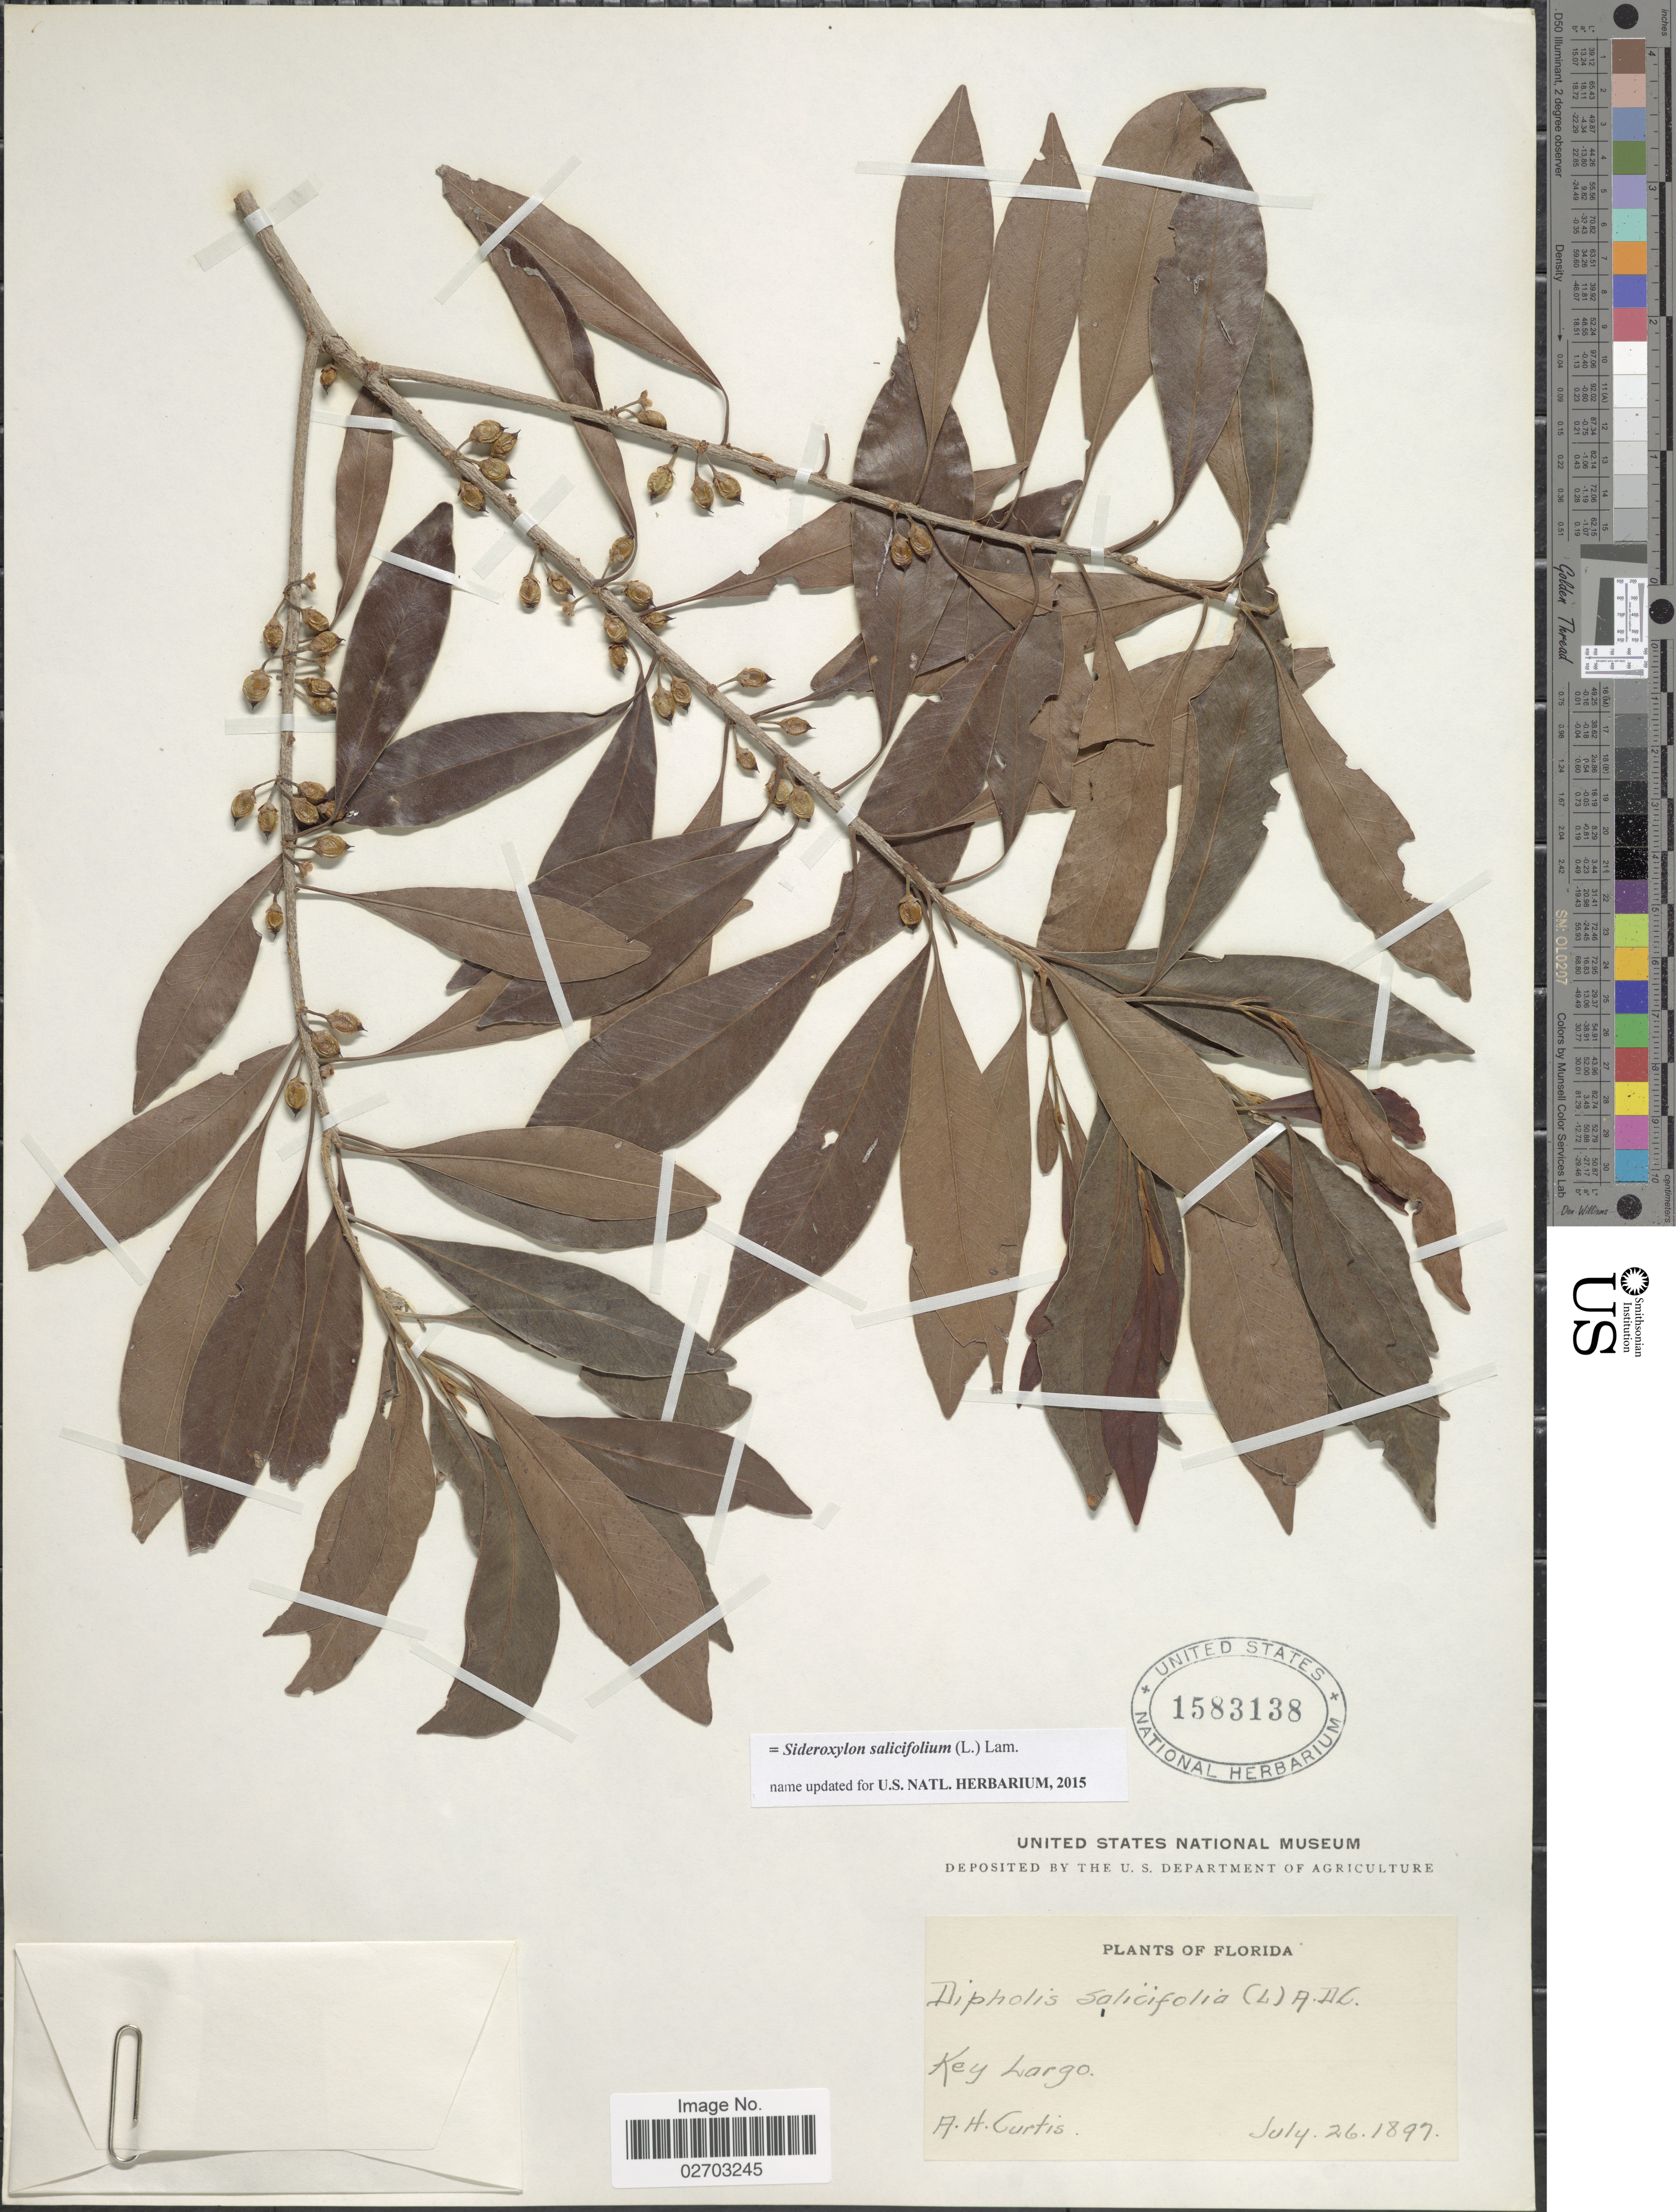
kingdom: Plantae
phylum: Tracheophyta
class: Magnoliopsida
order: Ericales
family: Sapotaceae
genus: Sideroxylon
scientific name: Sideroxylon salicifolium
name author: (L.) Lam.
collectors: A. Curtis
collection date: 1897-07-26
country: United States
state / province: Florida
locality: Key Largo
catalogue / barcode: US 1583138